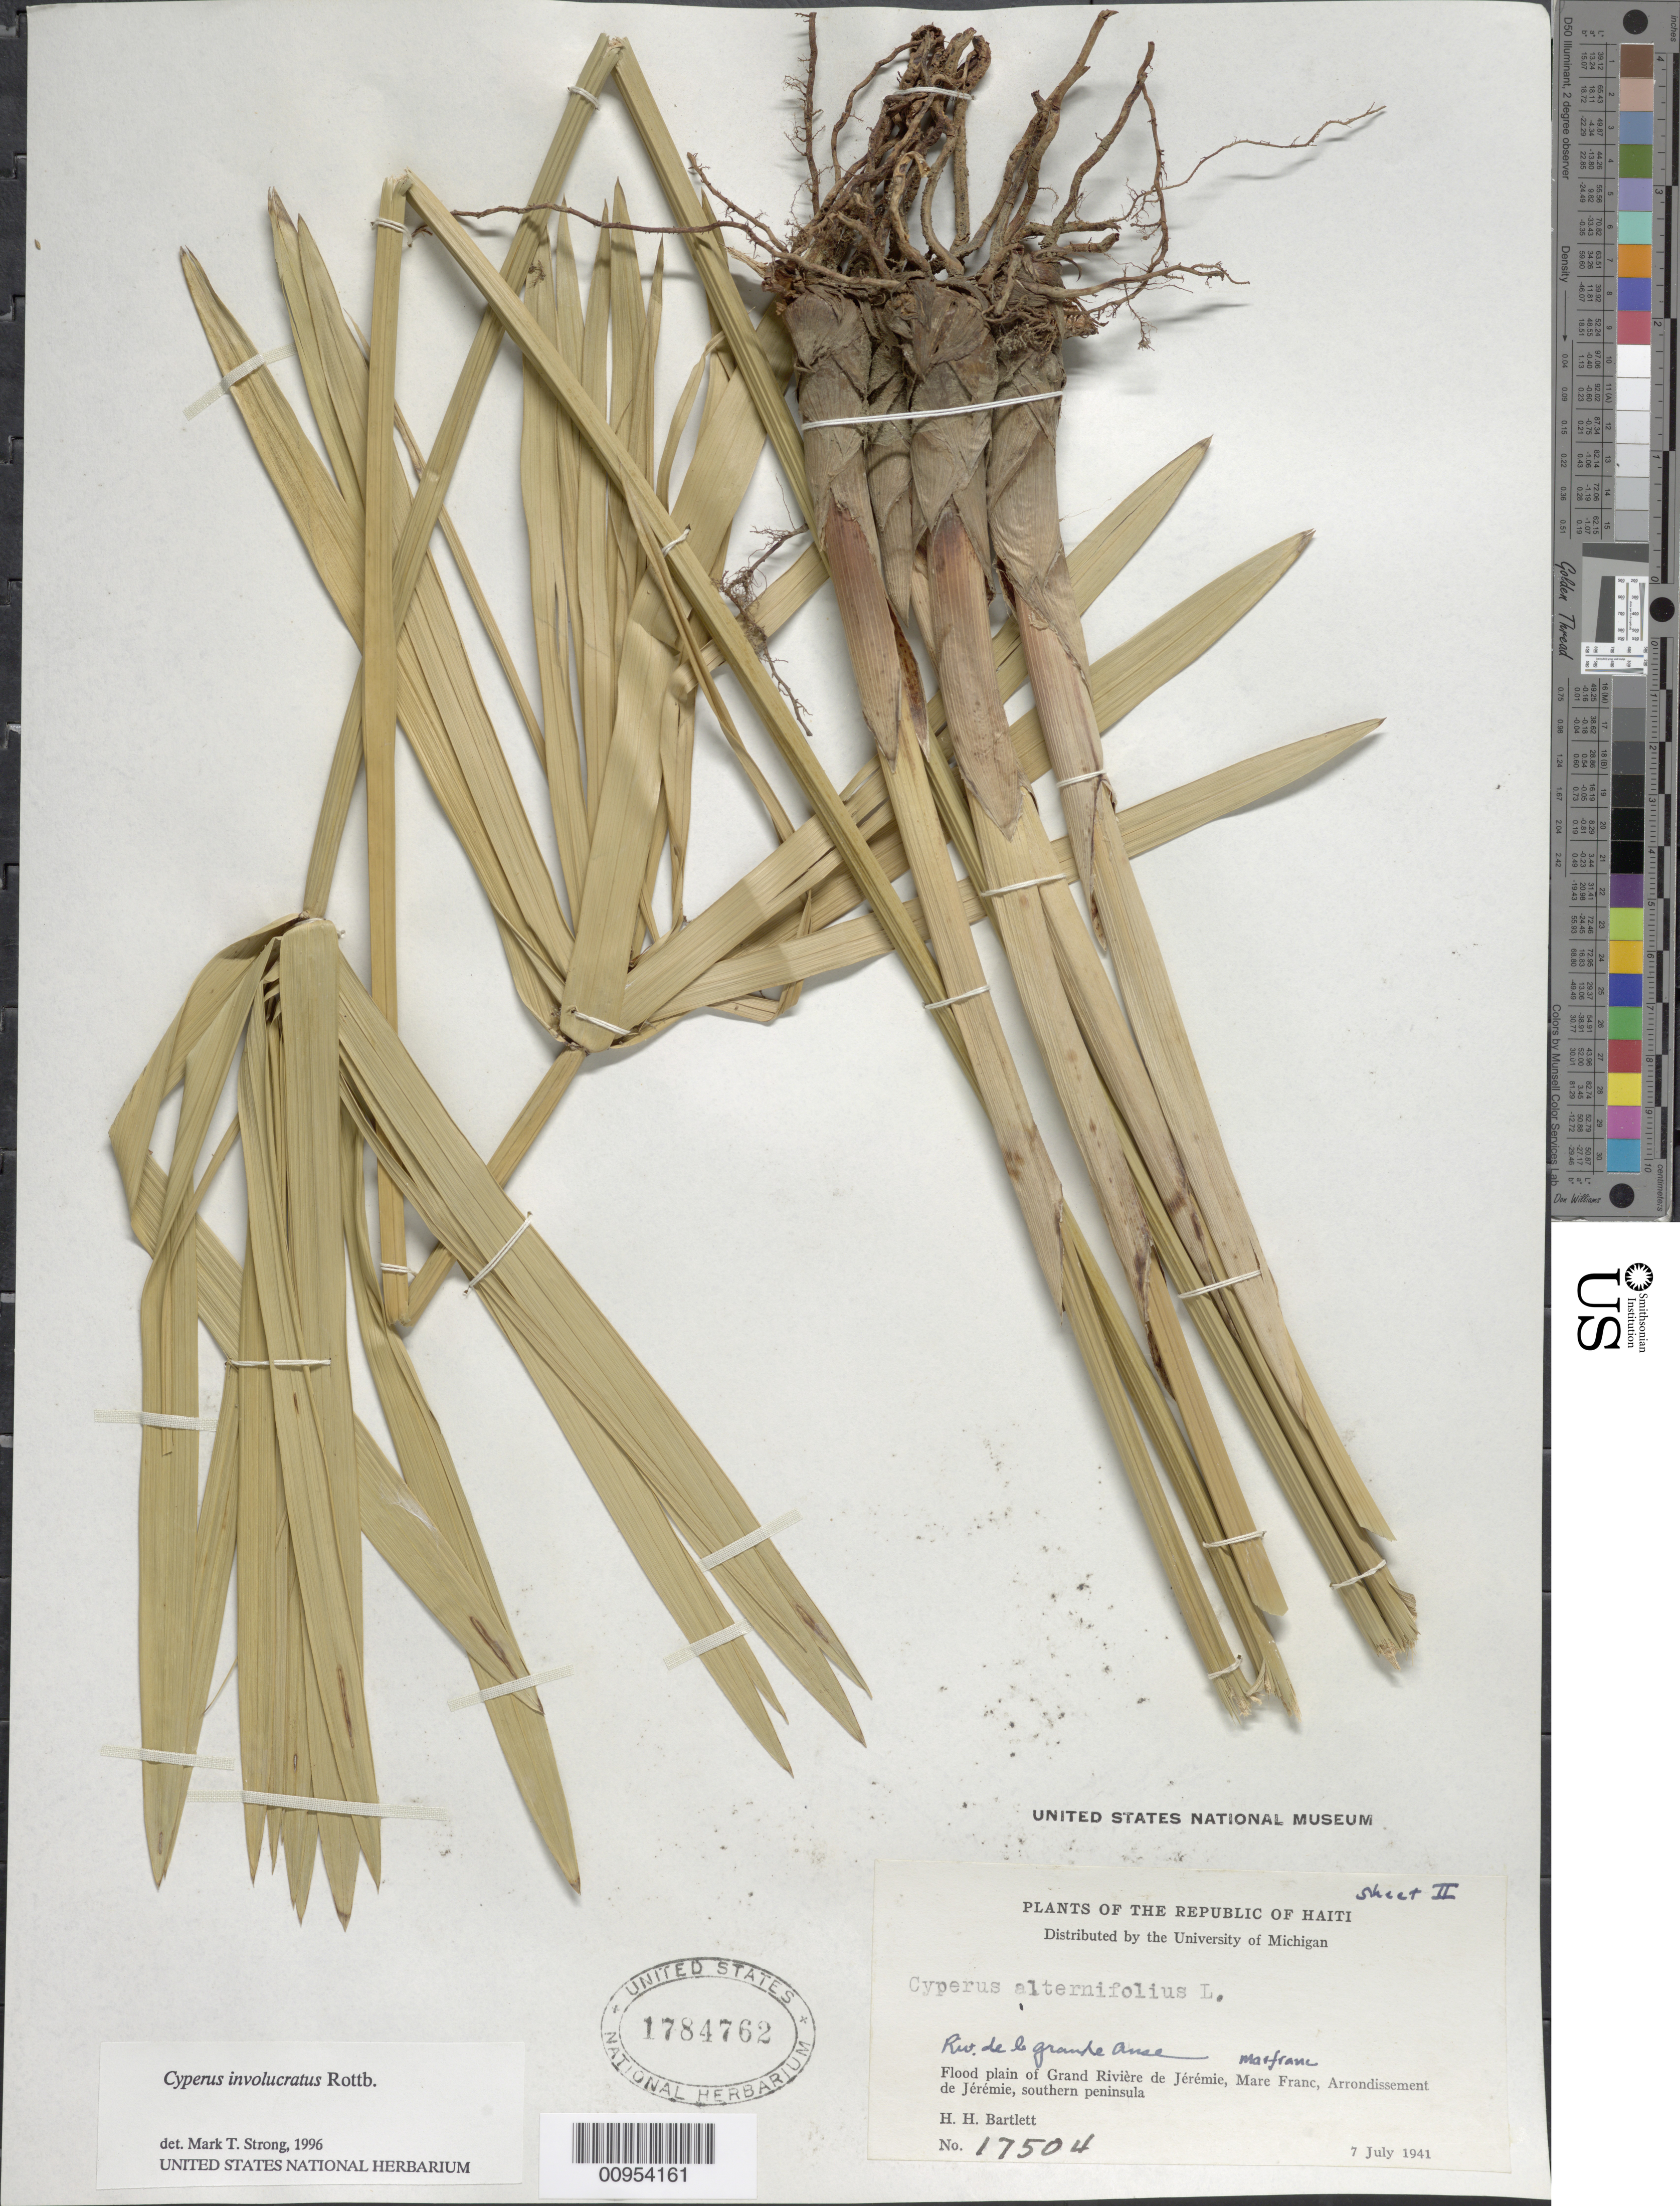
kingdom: Plantae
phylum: Tracheophyta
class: Liliopsida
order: Poales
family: Cyperaceae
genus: Cyperus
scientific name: Cyperus involucratus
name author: Rottb.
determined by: Strong, M. T., (US), Smithsonian Institution - National Museum of Natural History (UNITED STATES)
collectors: H. H. Bartlett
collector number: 17504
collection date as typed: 07 Jul 1941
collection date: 1941-07-07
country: Haiti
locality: Riv. de la Grande Anse, flood plain of Grand Rivière de Jérémie, Marfranc, Arrondissement de Jérémie, southern peninsula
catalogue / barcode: US 1784762